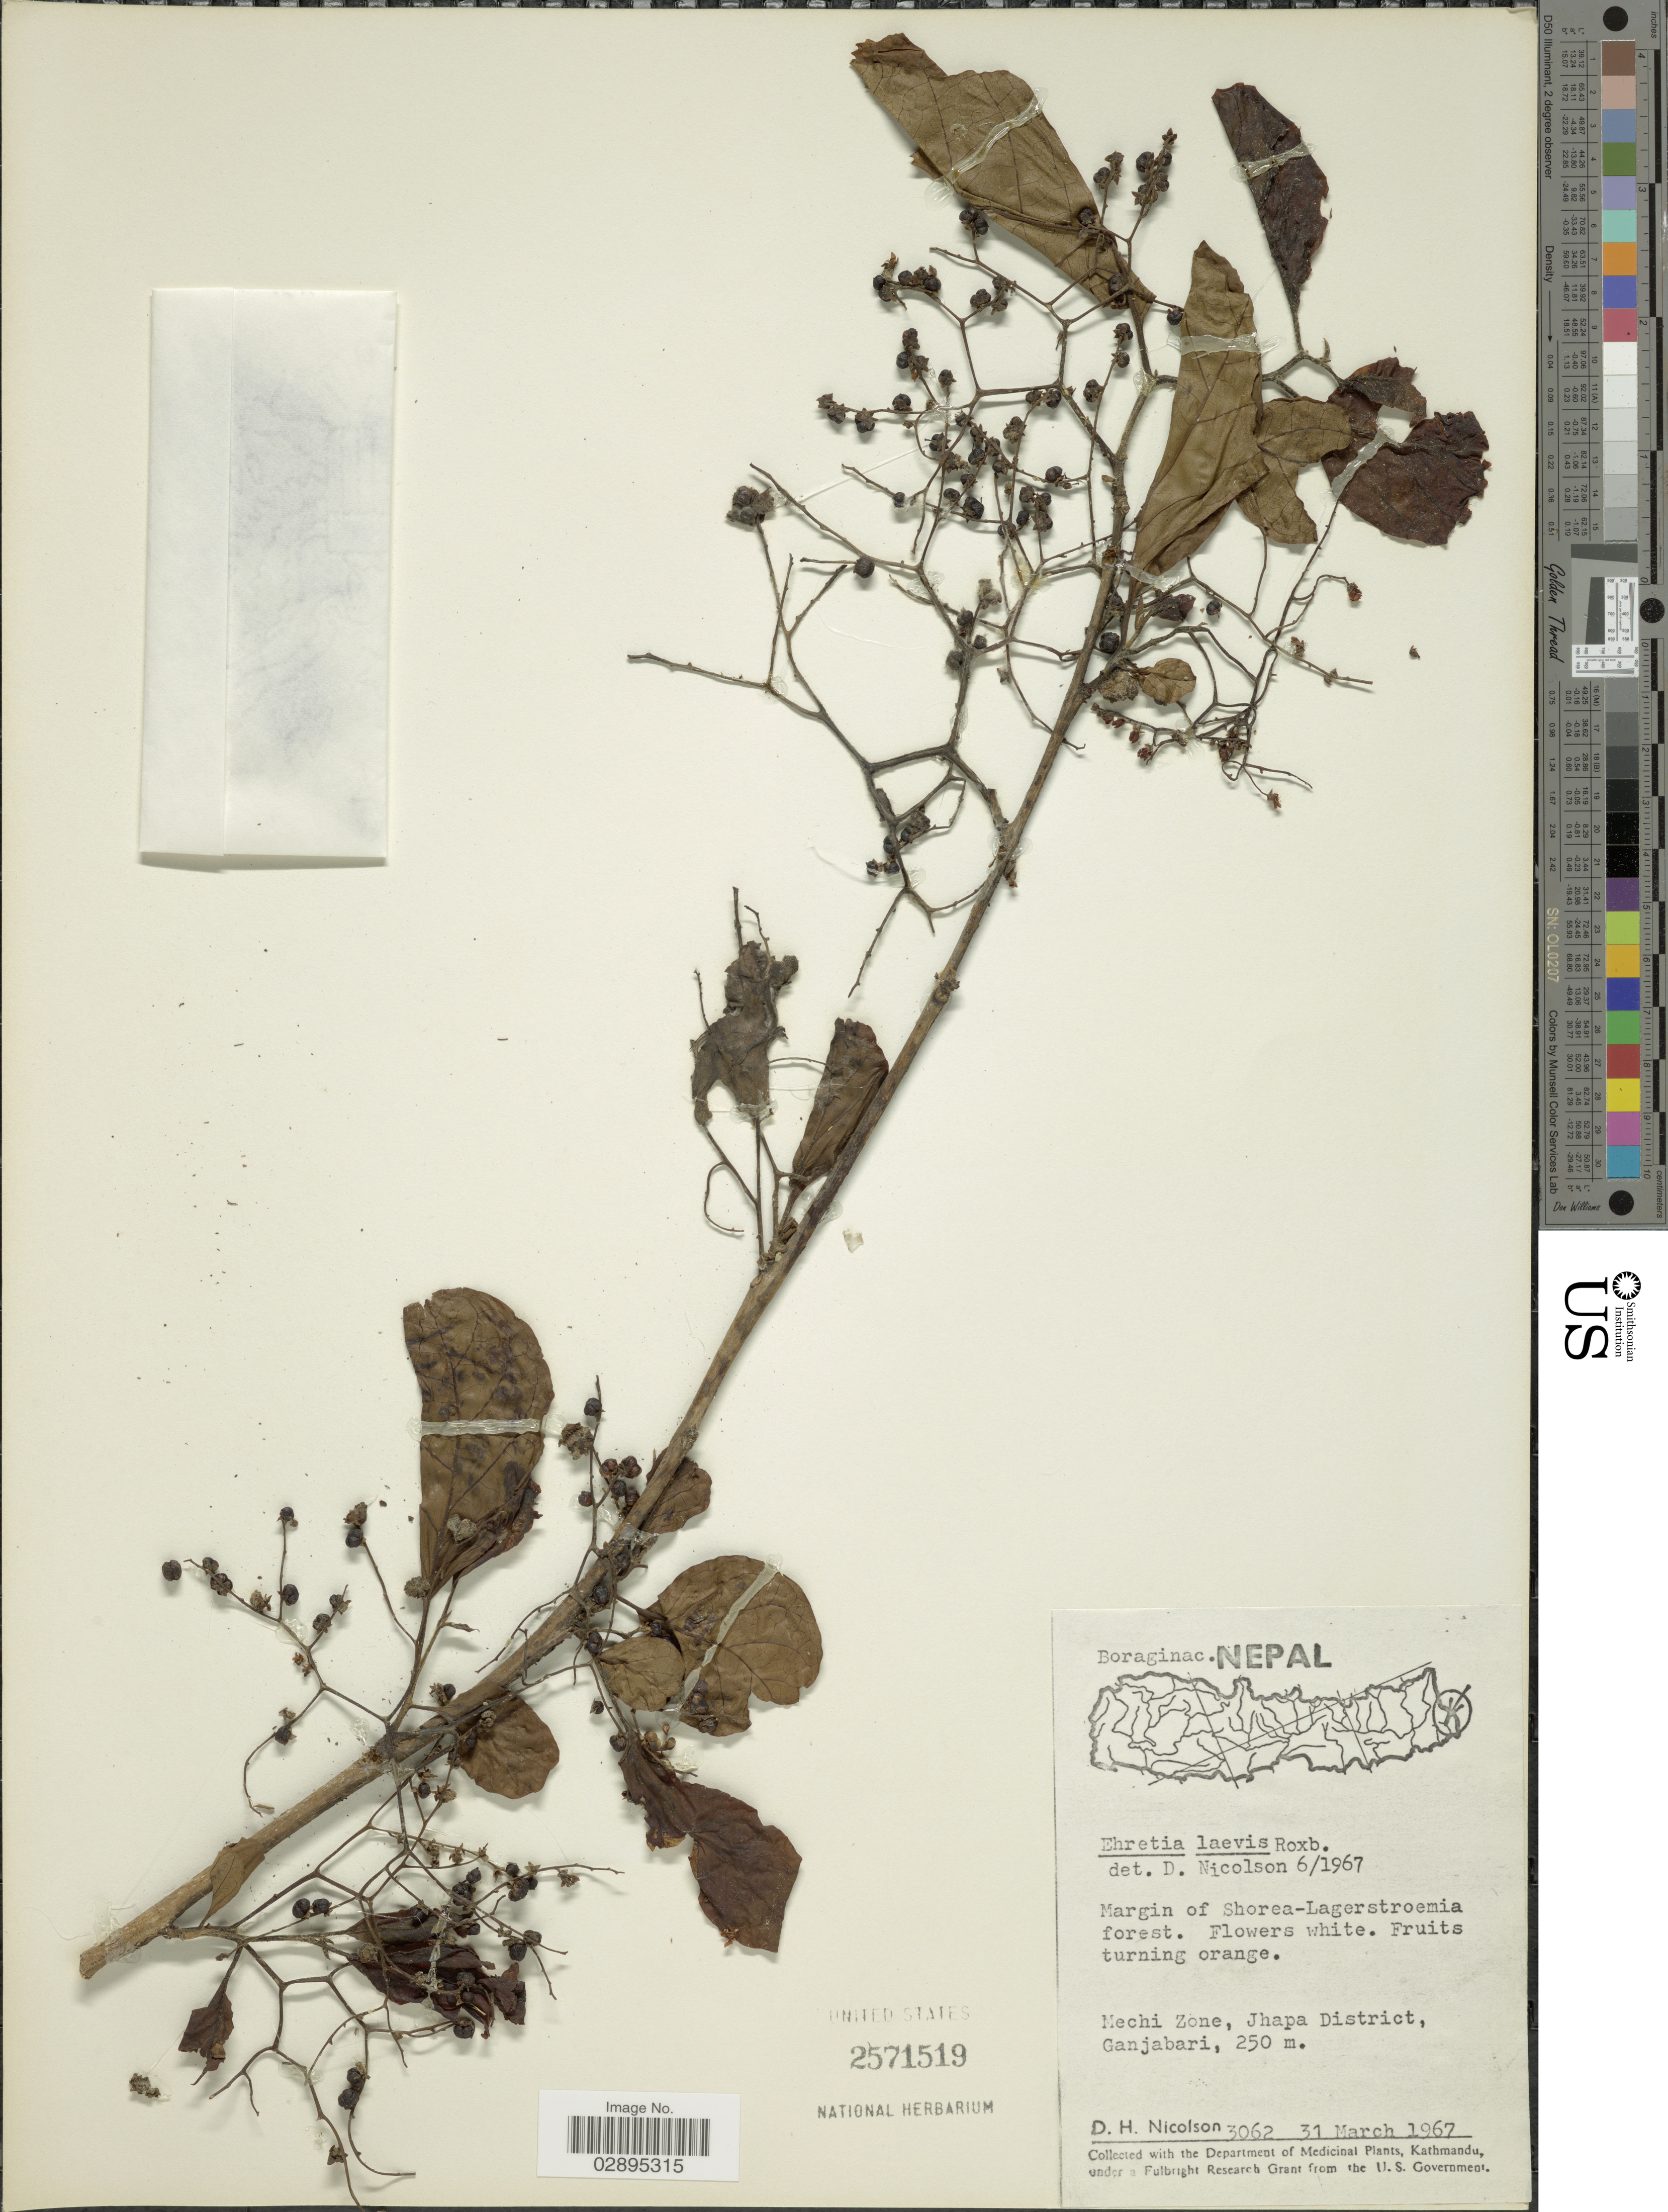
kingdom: Plantae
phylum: Tracheophyta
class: Magnoliopsida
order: Boraginales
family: Ehretiaceae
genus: Ehretia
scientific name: Ehretia laevis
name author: Roxb.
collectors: D. H. Nicolson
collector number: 3062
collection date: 1967-03-31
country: Nepal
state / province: Mechi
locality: Mechi Zone, Jhapa District, Ganjabari.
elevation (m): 250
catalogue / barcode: US 2571519